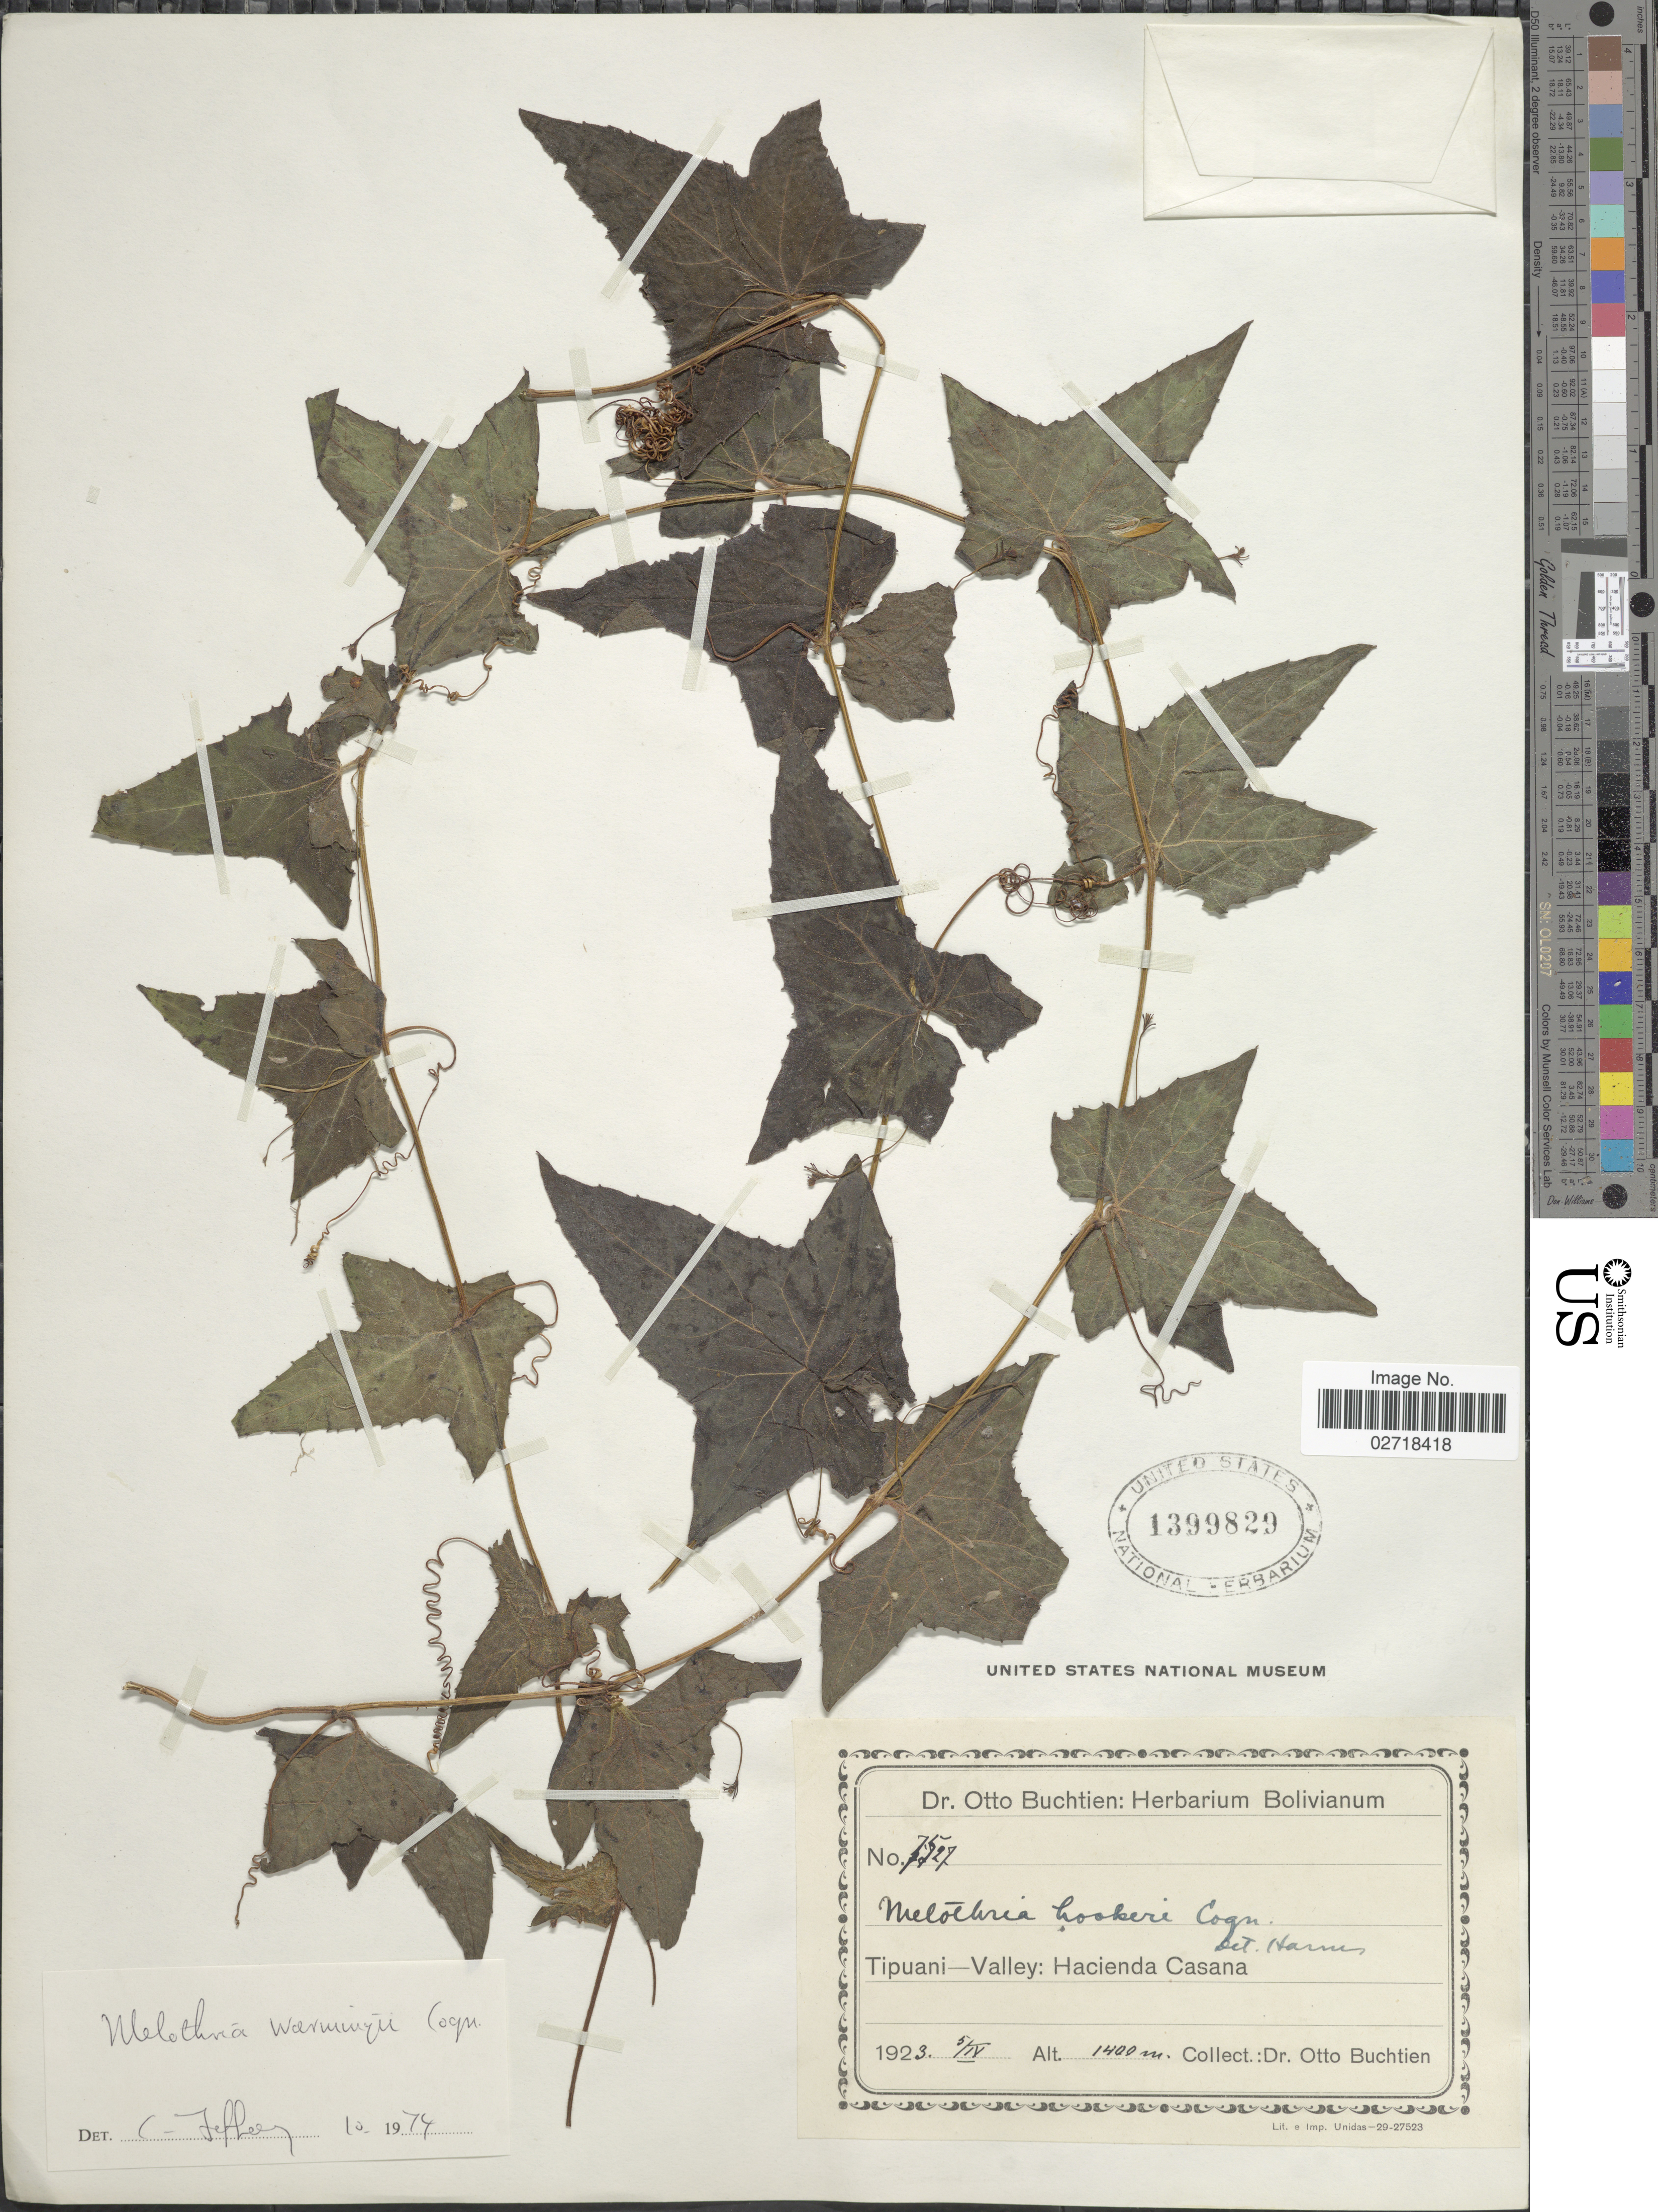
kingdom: Plantae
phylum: Tracheophyta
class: Magnoliopsida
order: Cucurbitales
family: Cucurbitaceae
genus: Melothria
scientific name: Melothria warmingii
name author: Cogn.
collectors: O. Buchtien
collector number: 7527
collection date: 1923-04-05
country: Bolivia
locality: Tipuani-Valley: Hacienda Casana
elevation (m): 1400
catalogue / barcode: US 1399829